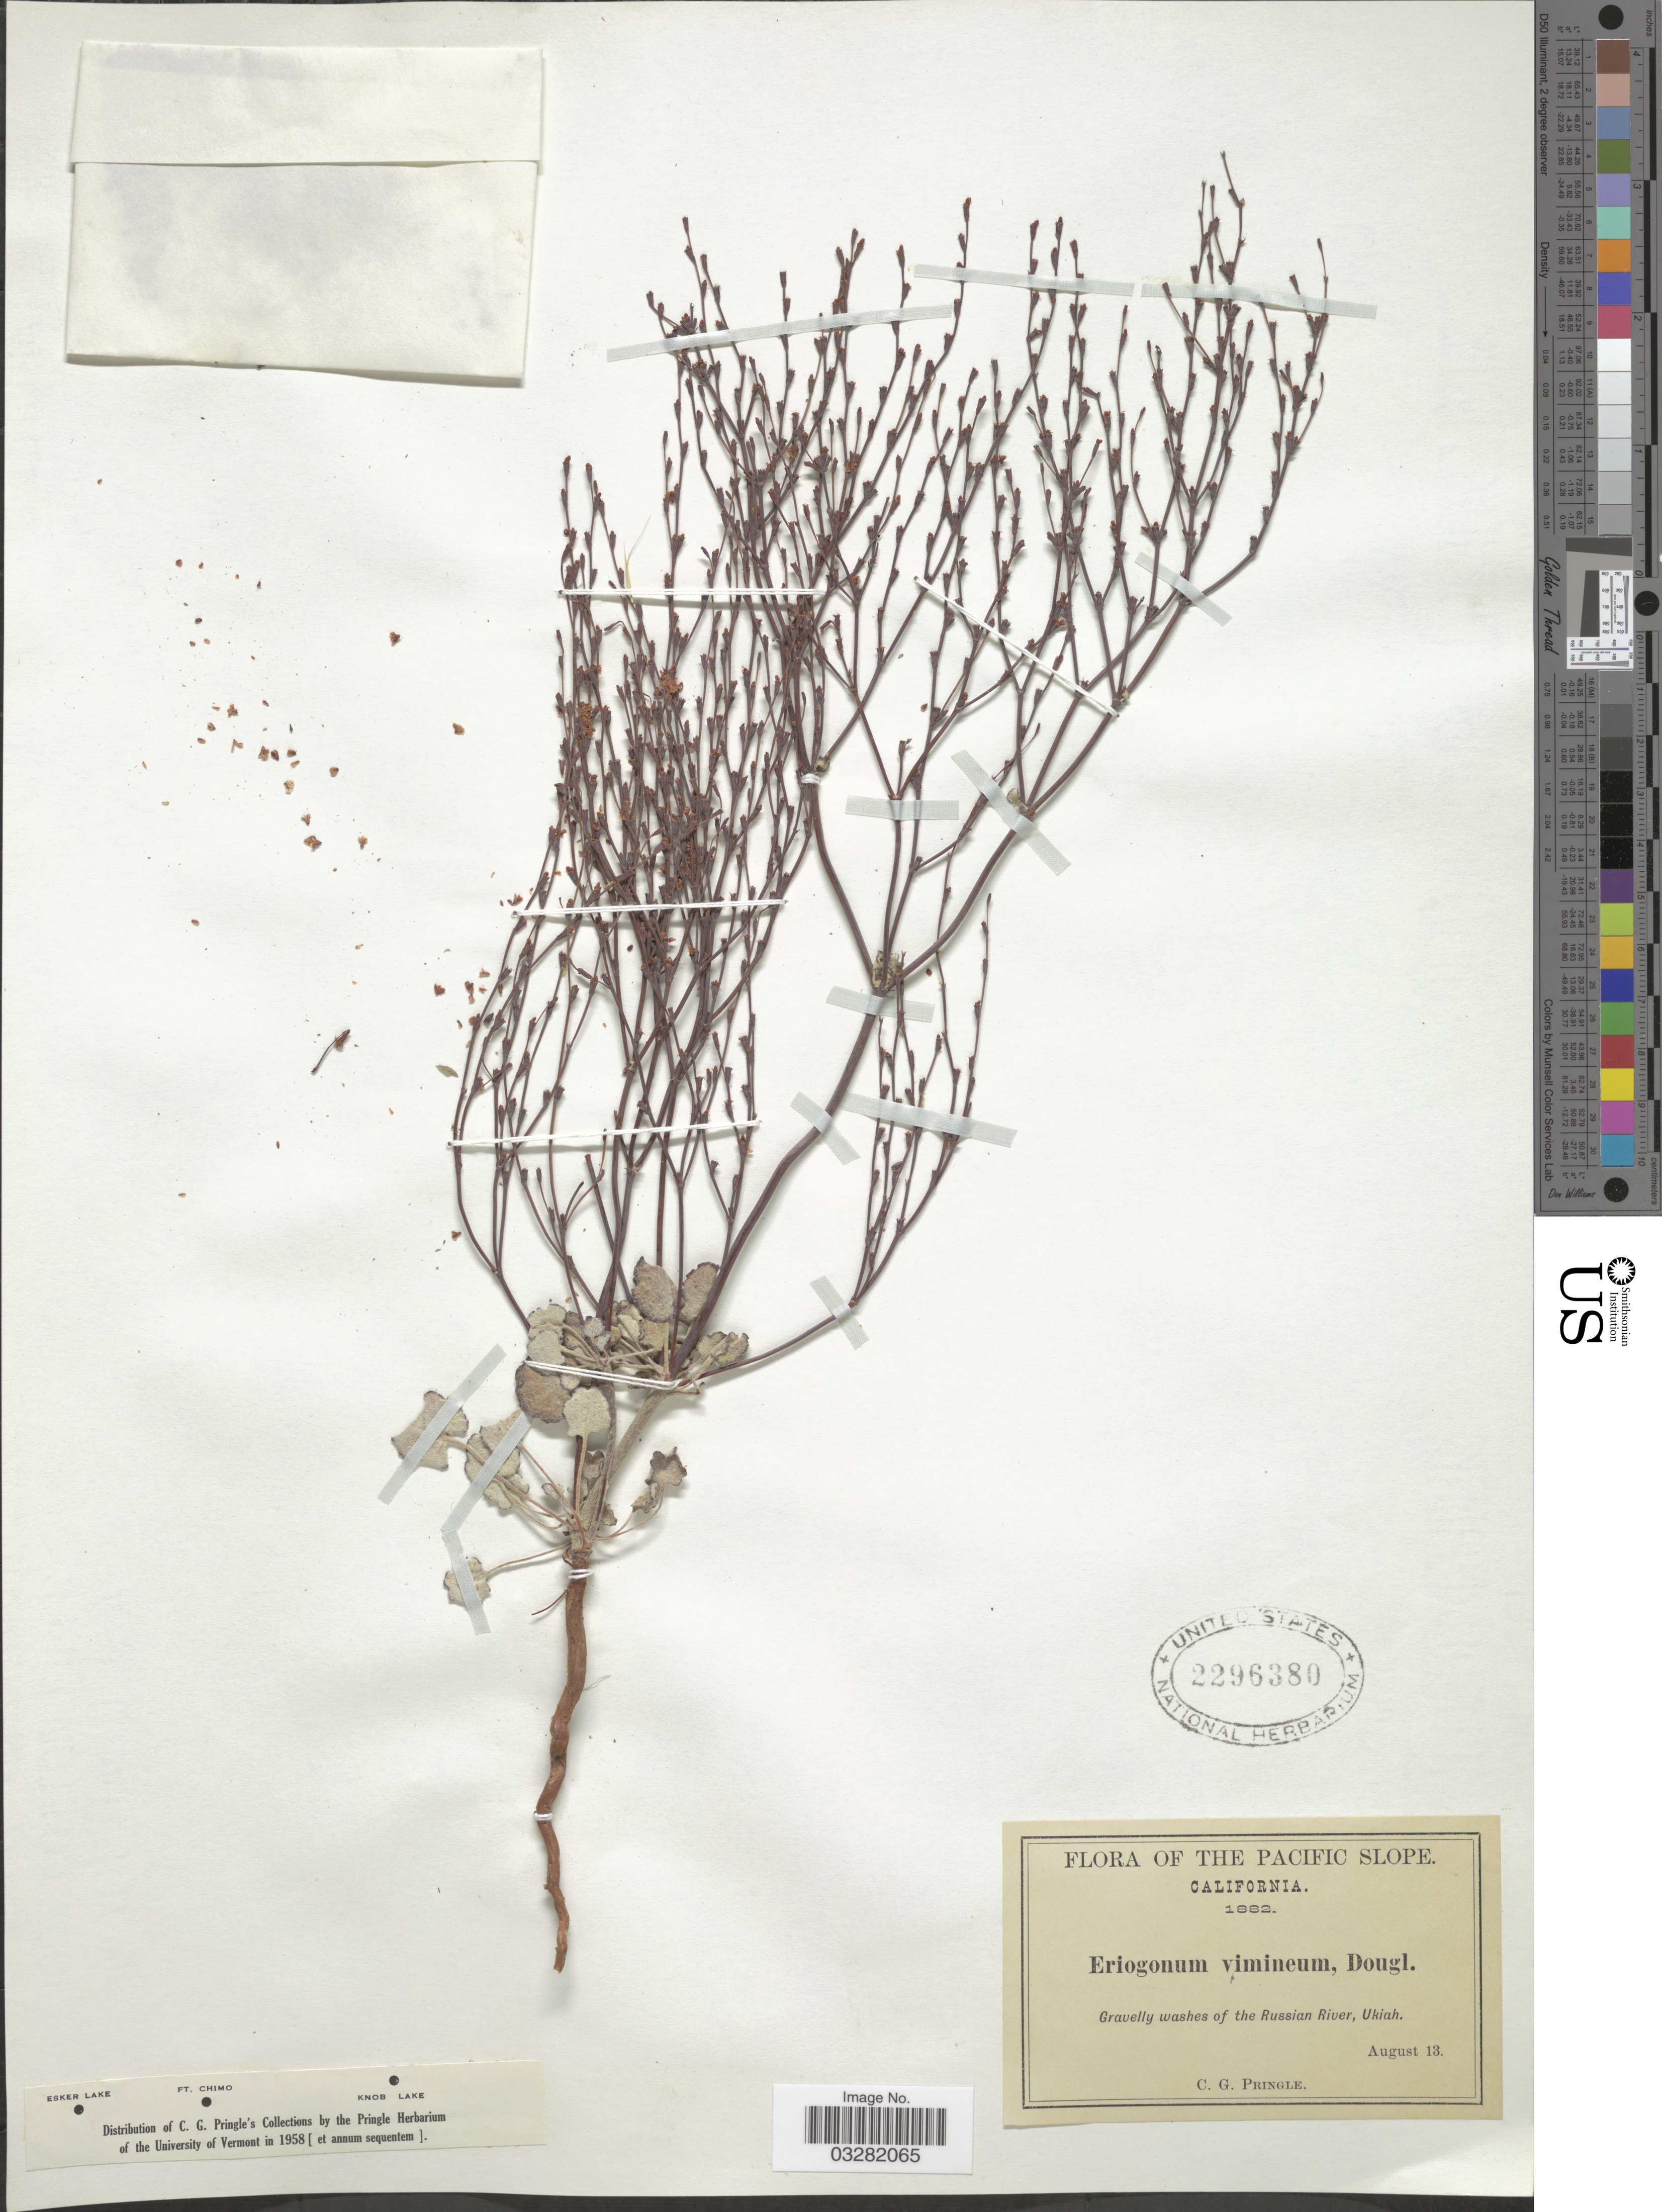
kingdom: Plantae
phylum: Tracheophyta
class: Magnoliopsida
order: Caryophyllales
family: Polygonaceae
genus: Eriogonum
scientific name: Eriogonum vimineum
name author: Douglas ex Benth.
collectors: C. G. Pringle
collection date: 1882-08-13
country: United States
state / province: California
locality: The Pacific Slope. Gravelly washes of the Russian River, Ukiah.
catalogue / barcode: US 2296380